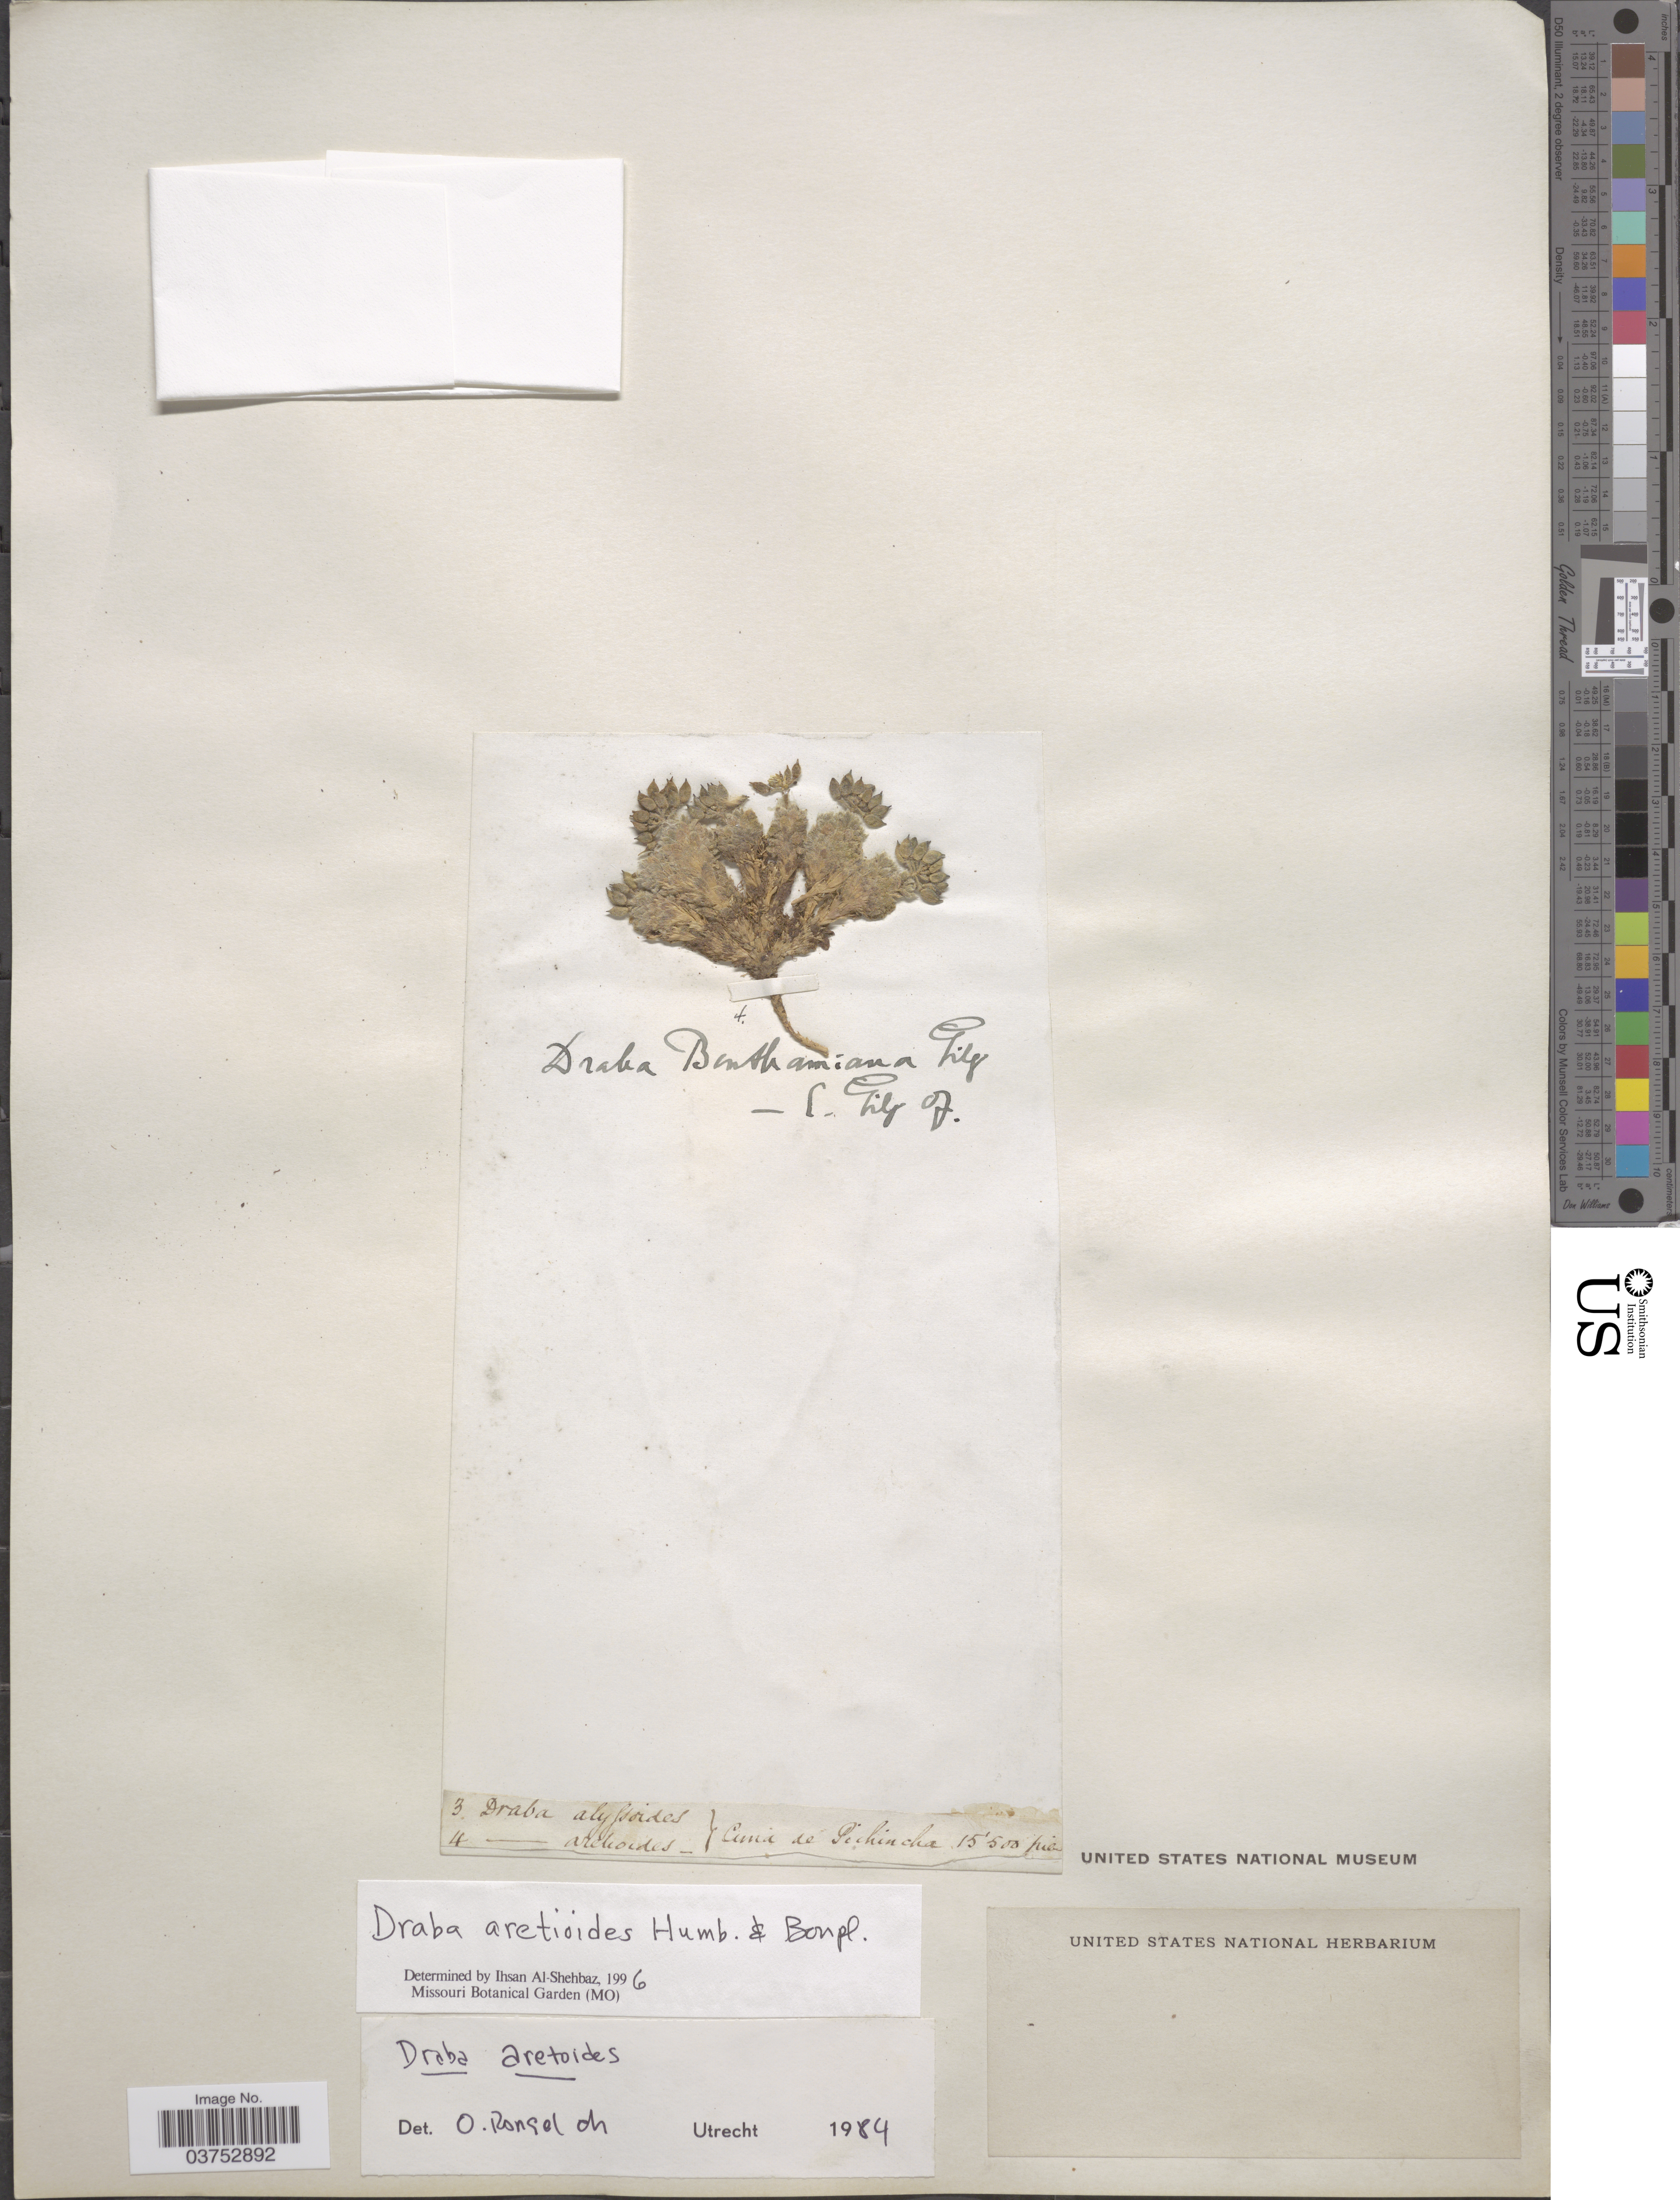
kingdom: Plantae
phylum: Tracheophyta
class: Magnoliopsida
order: Brassicales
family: Brassicaceae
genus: Draba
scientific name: Draba aretioides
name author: (A. Gray) Humb. & Bonpl.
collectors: ex herb. United States National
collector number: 3/4?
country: Ecuador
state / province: Pichincha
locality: Cuma de Pichincha.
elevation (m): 4724